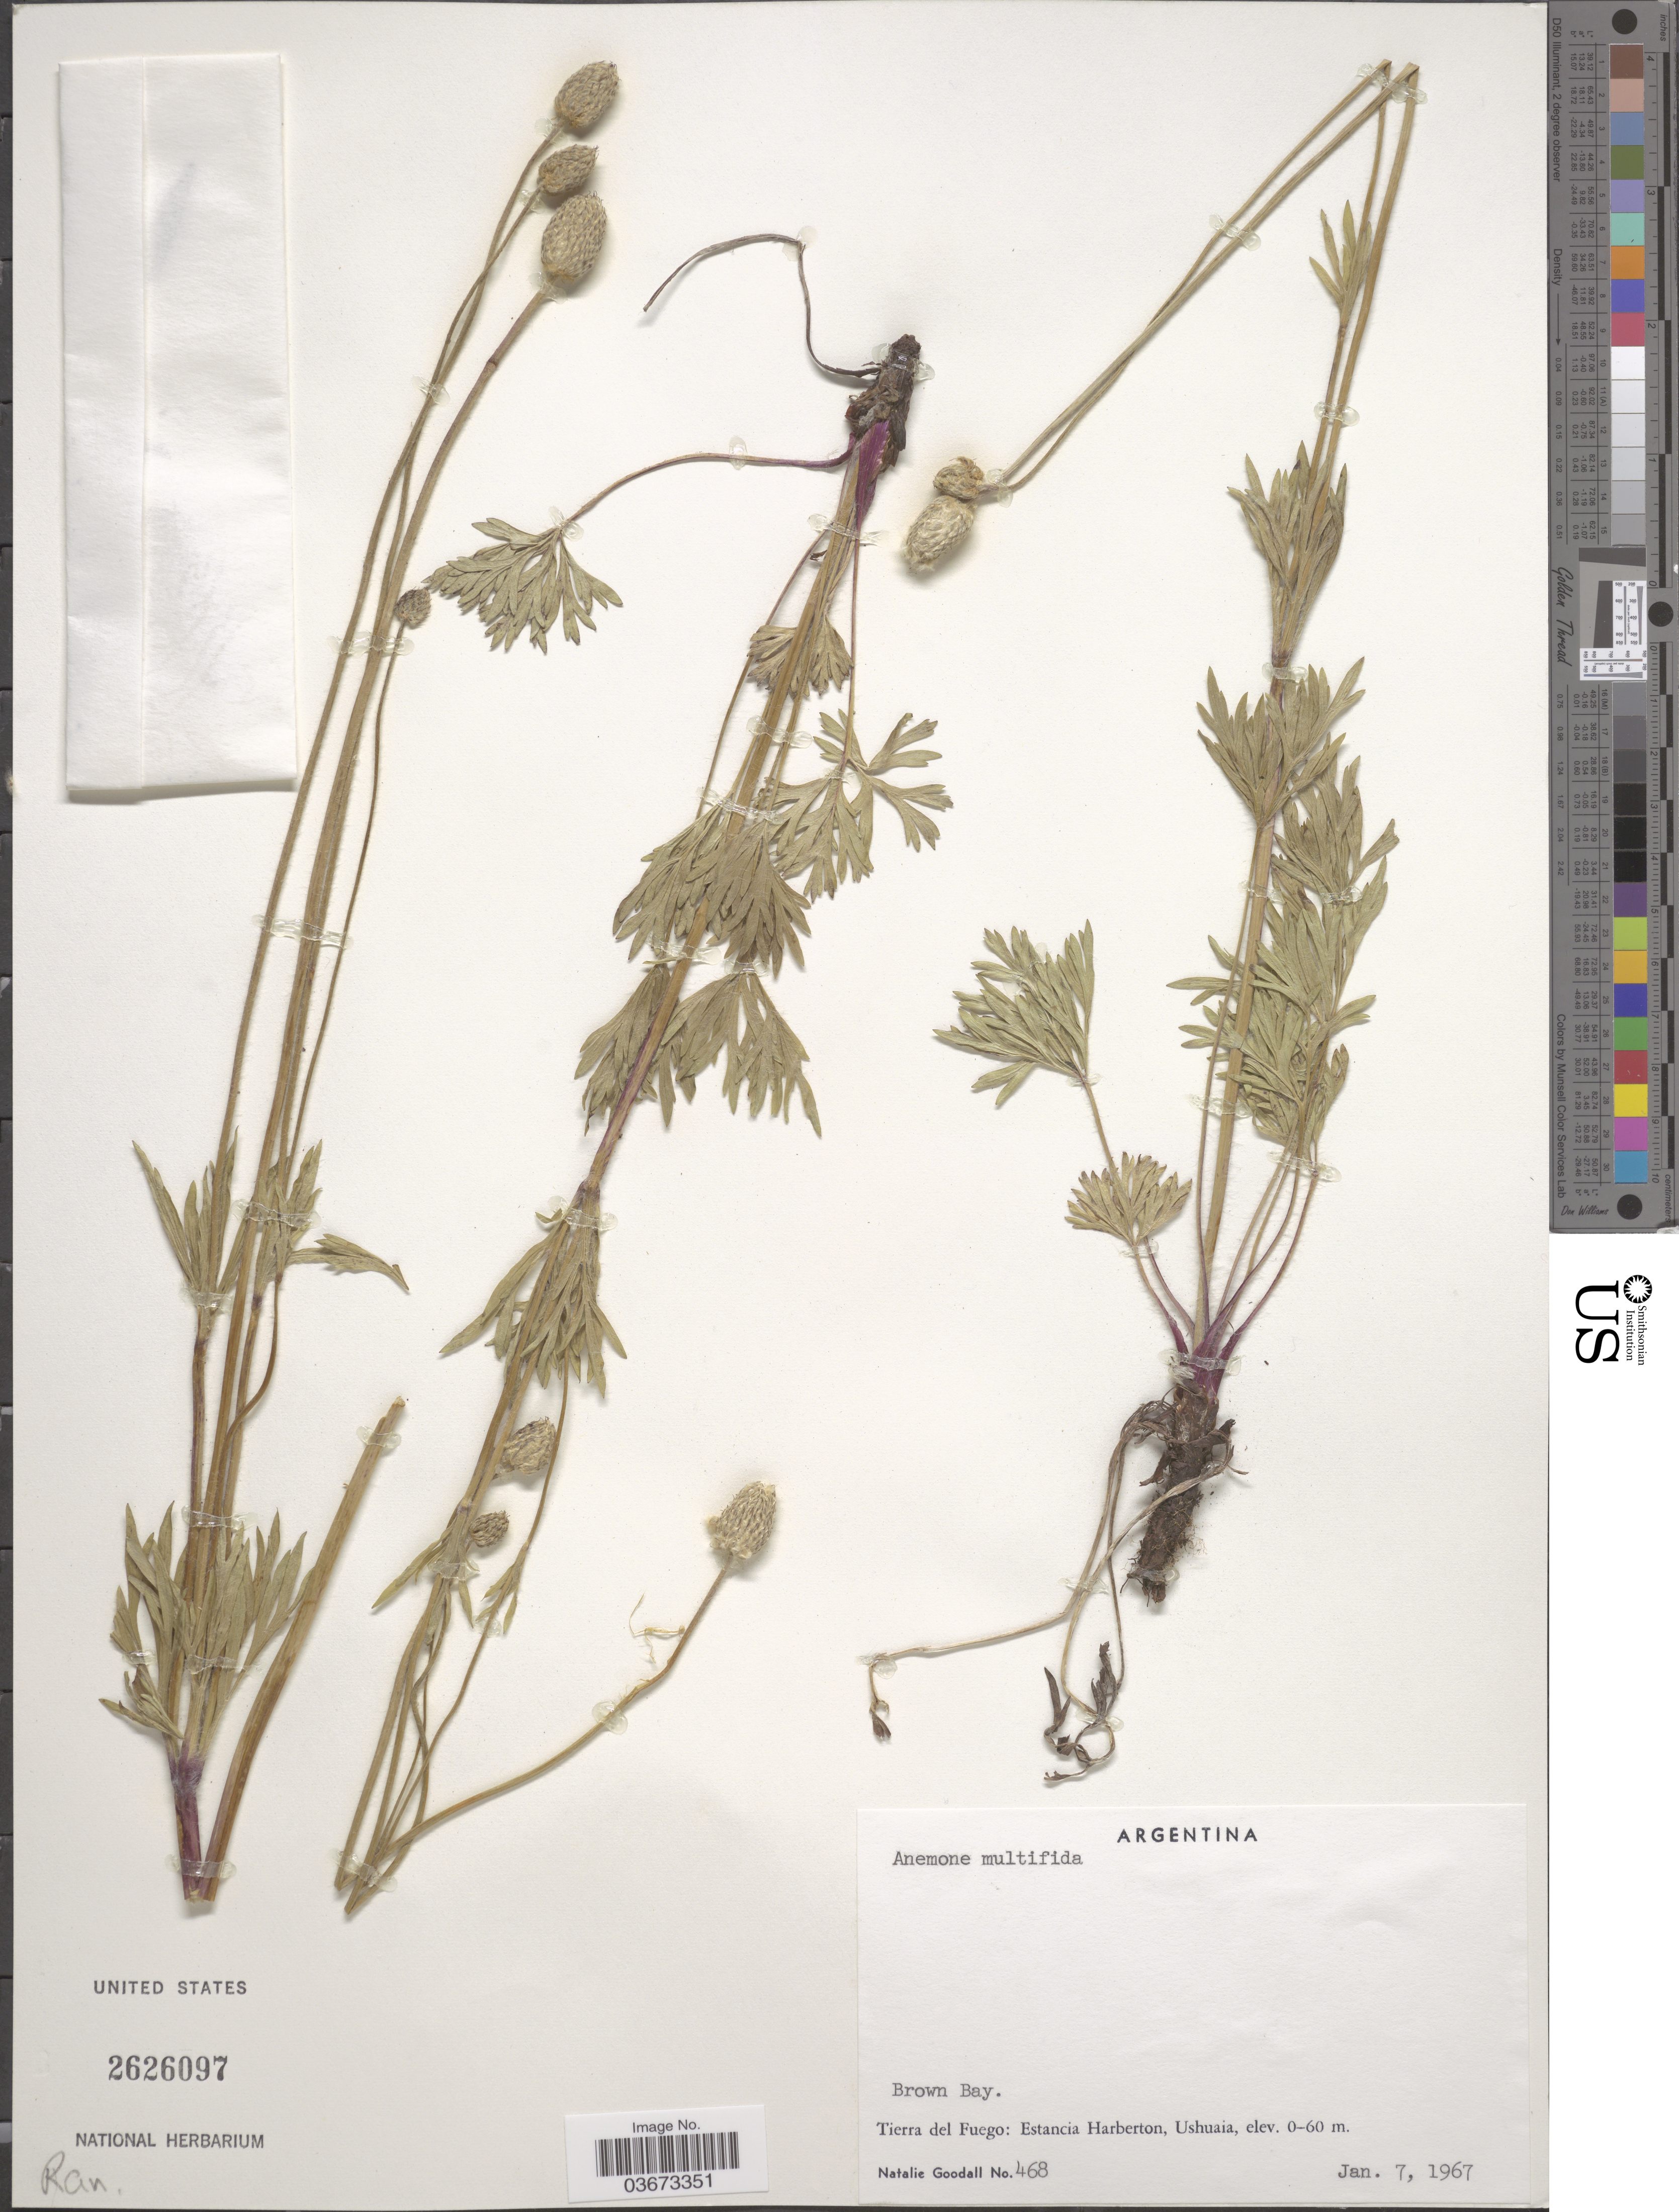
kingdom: Plantae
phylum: Tracheophyta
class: Magnoliopsida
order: Ranunculales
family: Ranunculaceae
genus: Anemone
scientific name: Anemone multifida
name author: Poir.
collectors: N. Goodall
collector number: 468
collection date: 1967-01-07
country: Argentina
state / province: Tierra del Fuego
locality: Brown Bay. Estancia Harberton, Ushuaia.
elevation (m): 0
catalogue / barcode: US 2626097